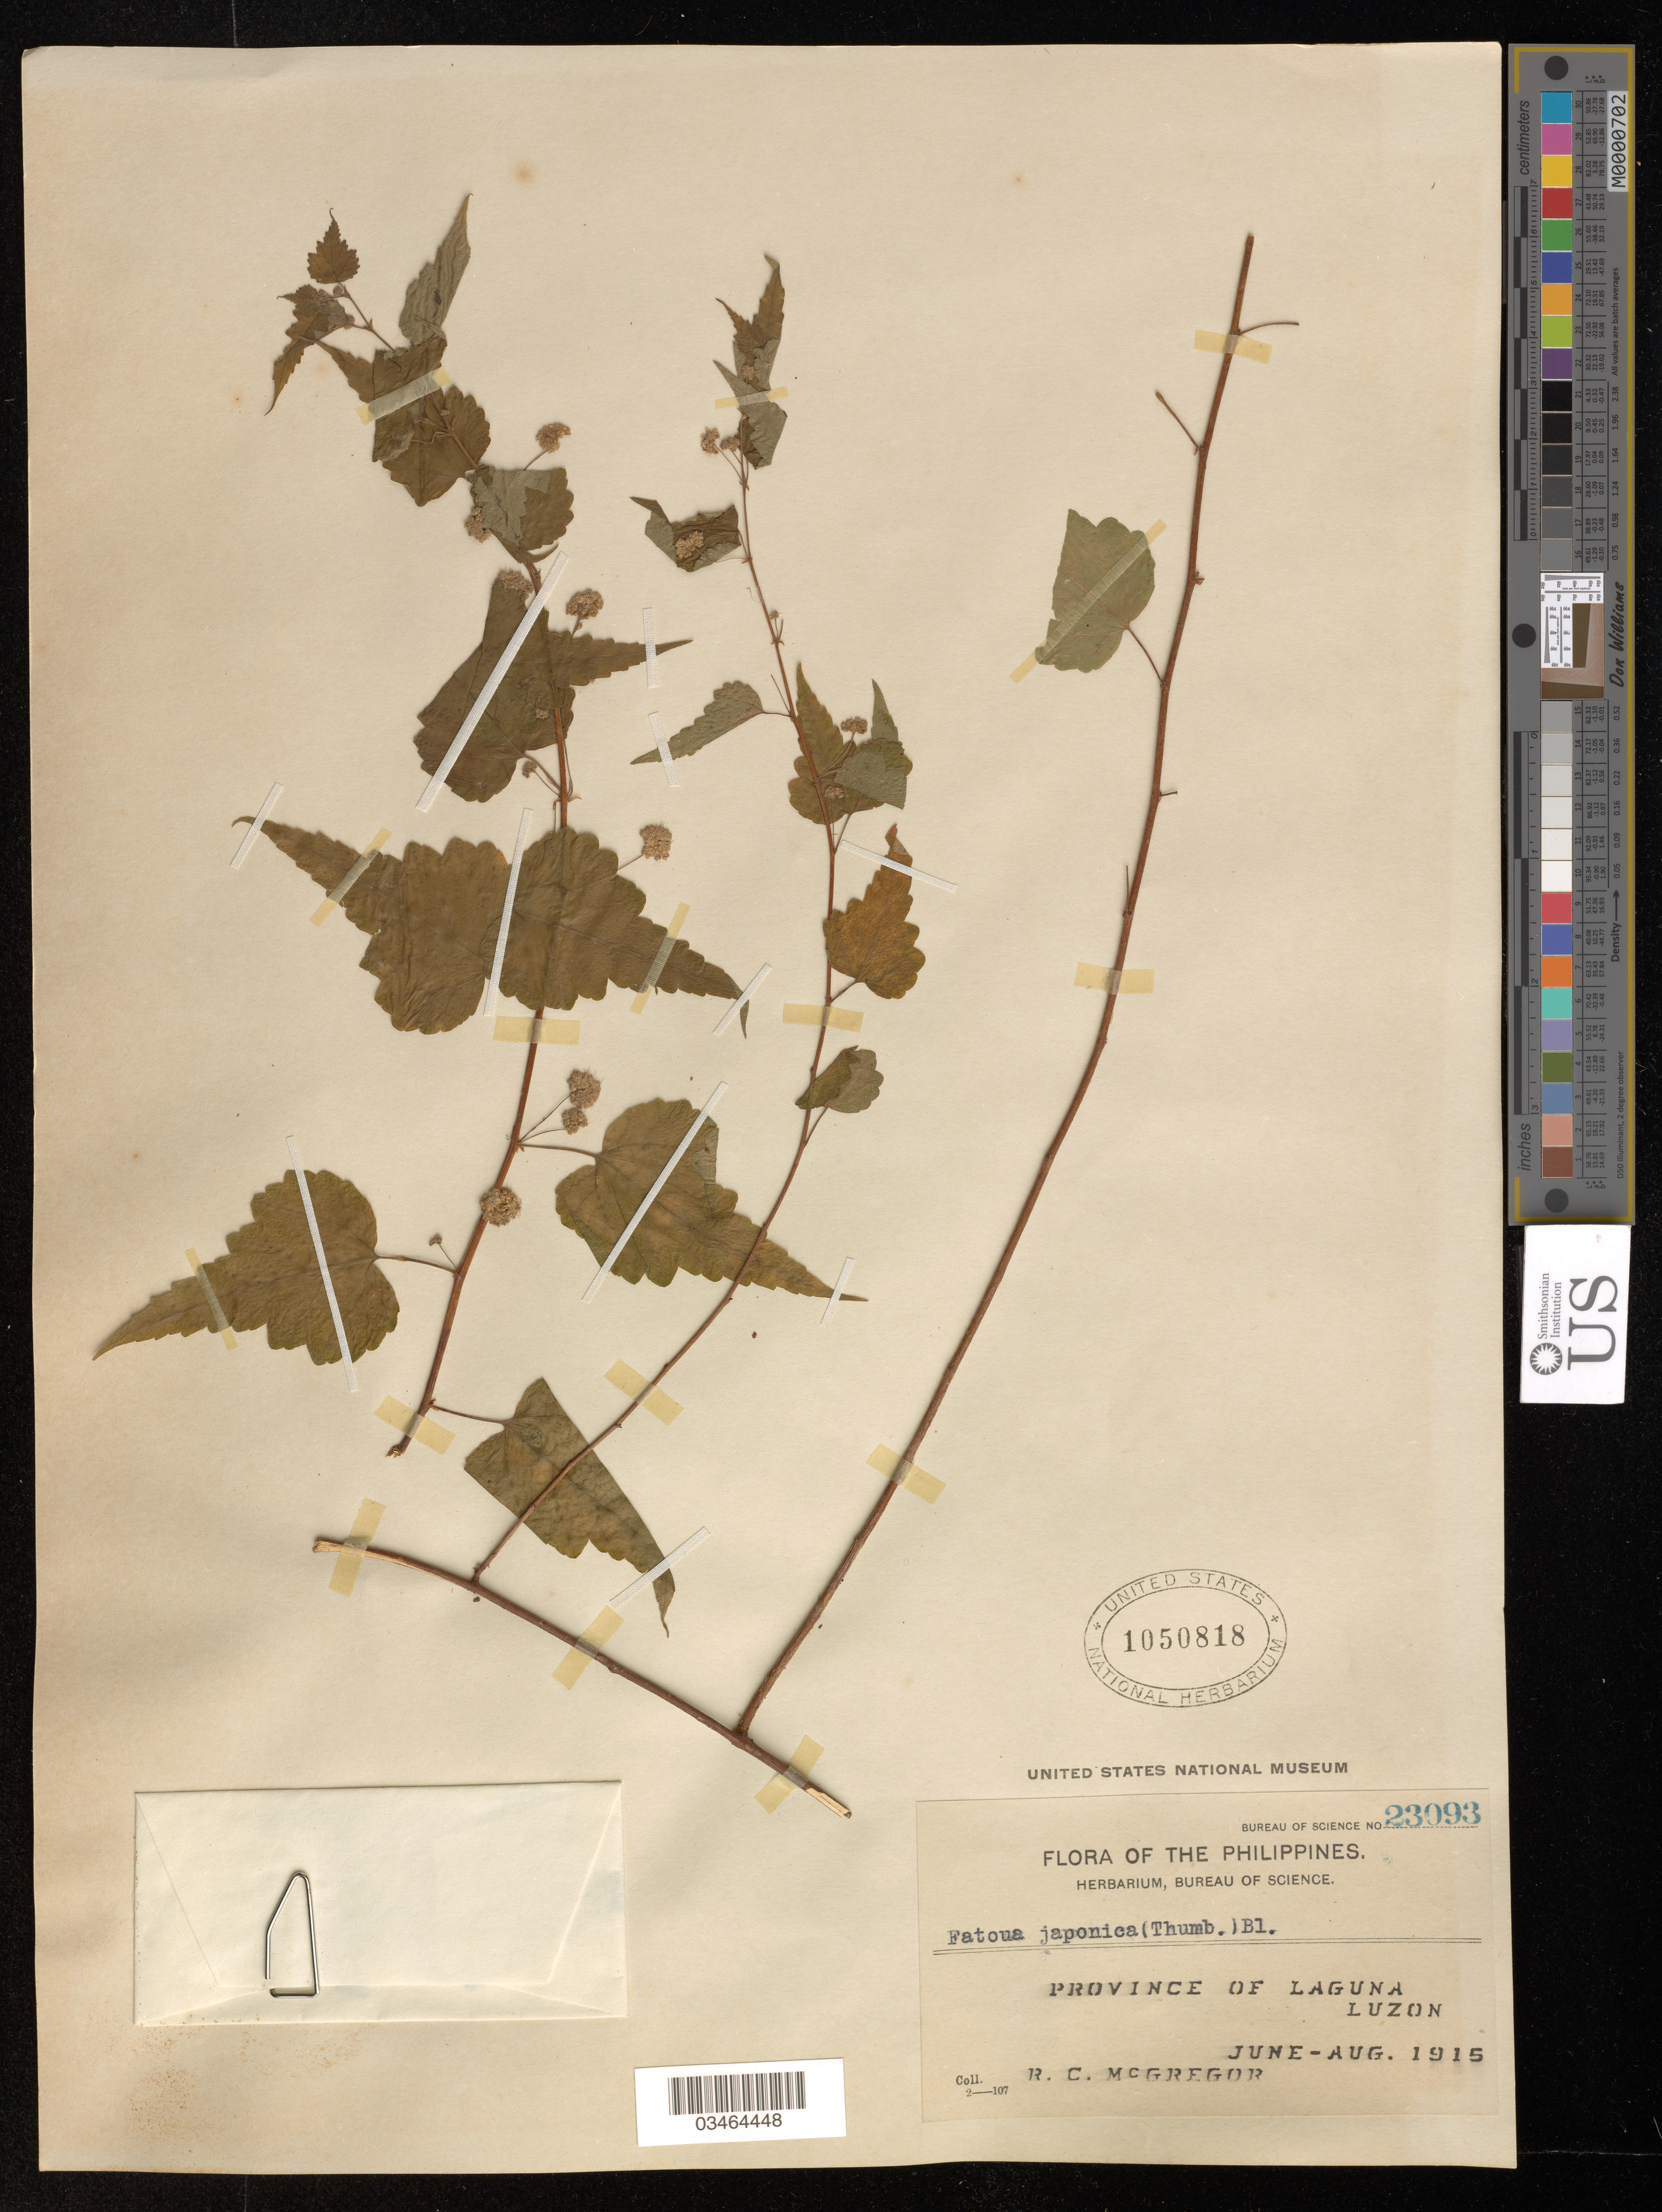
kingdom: Plantae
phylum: Tracheophyta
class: Magnoliopsida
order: Rosales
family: Moraceae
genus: Fatoua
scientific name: Fatoua japonica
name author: (Thunb.) Bl.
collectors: R. C. McGregor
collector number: Bureau of Science 23093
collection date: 1915-06/1915-08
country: Philippines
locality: Province of Laguna. Luzon.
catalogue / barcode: US 1050818